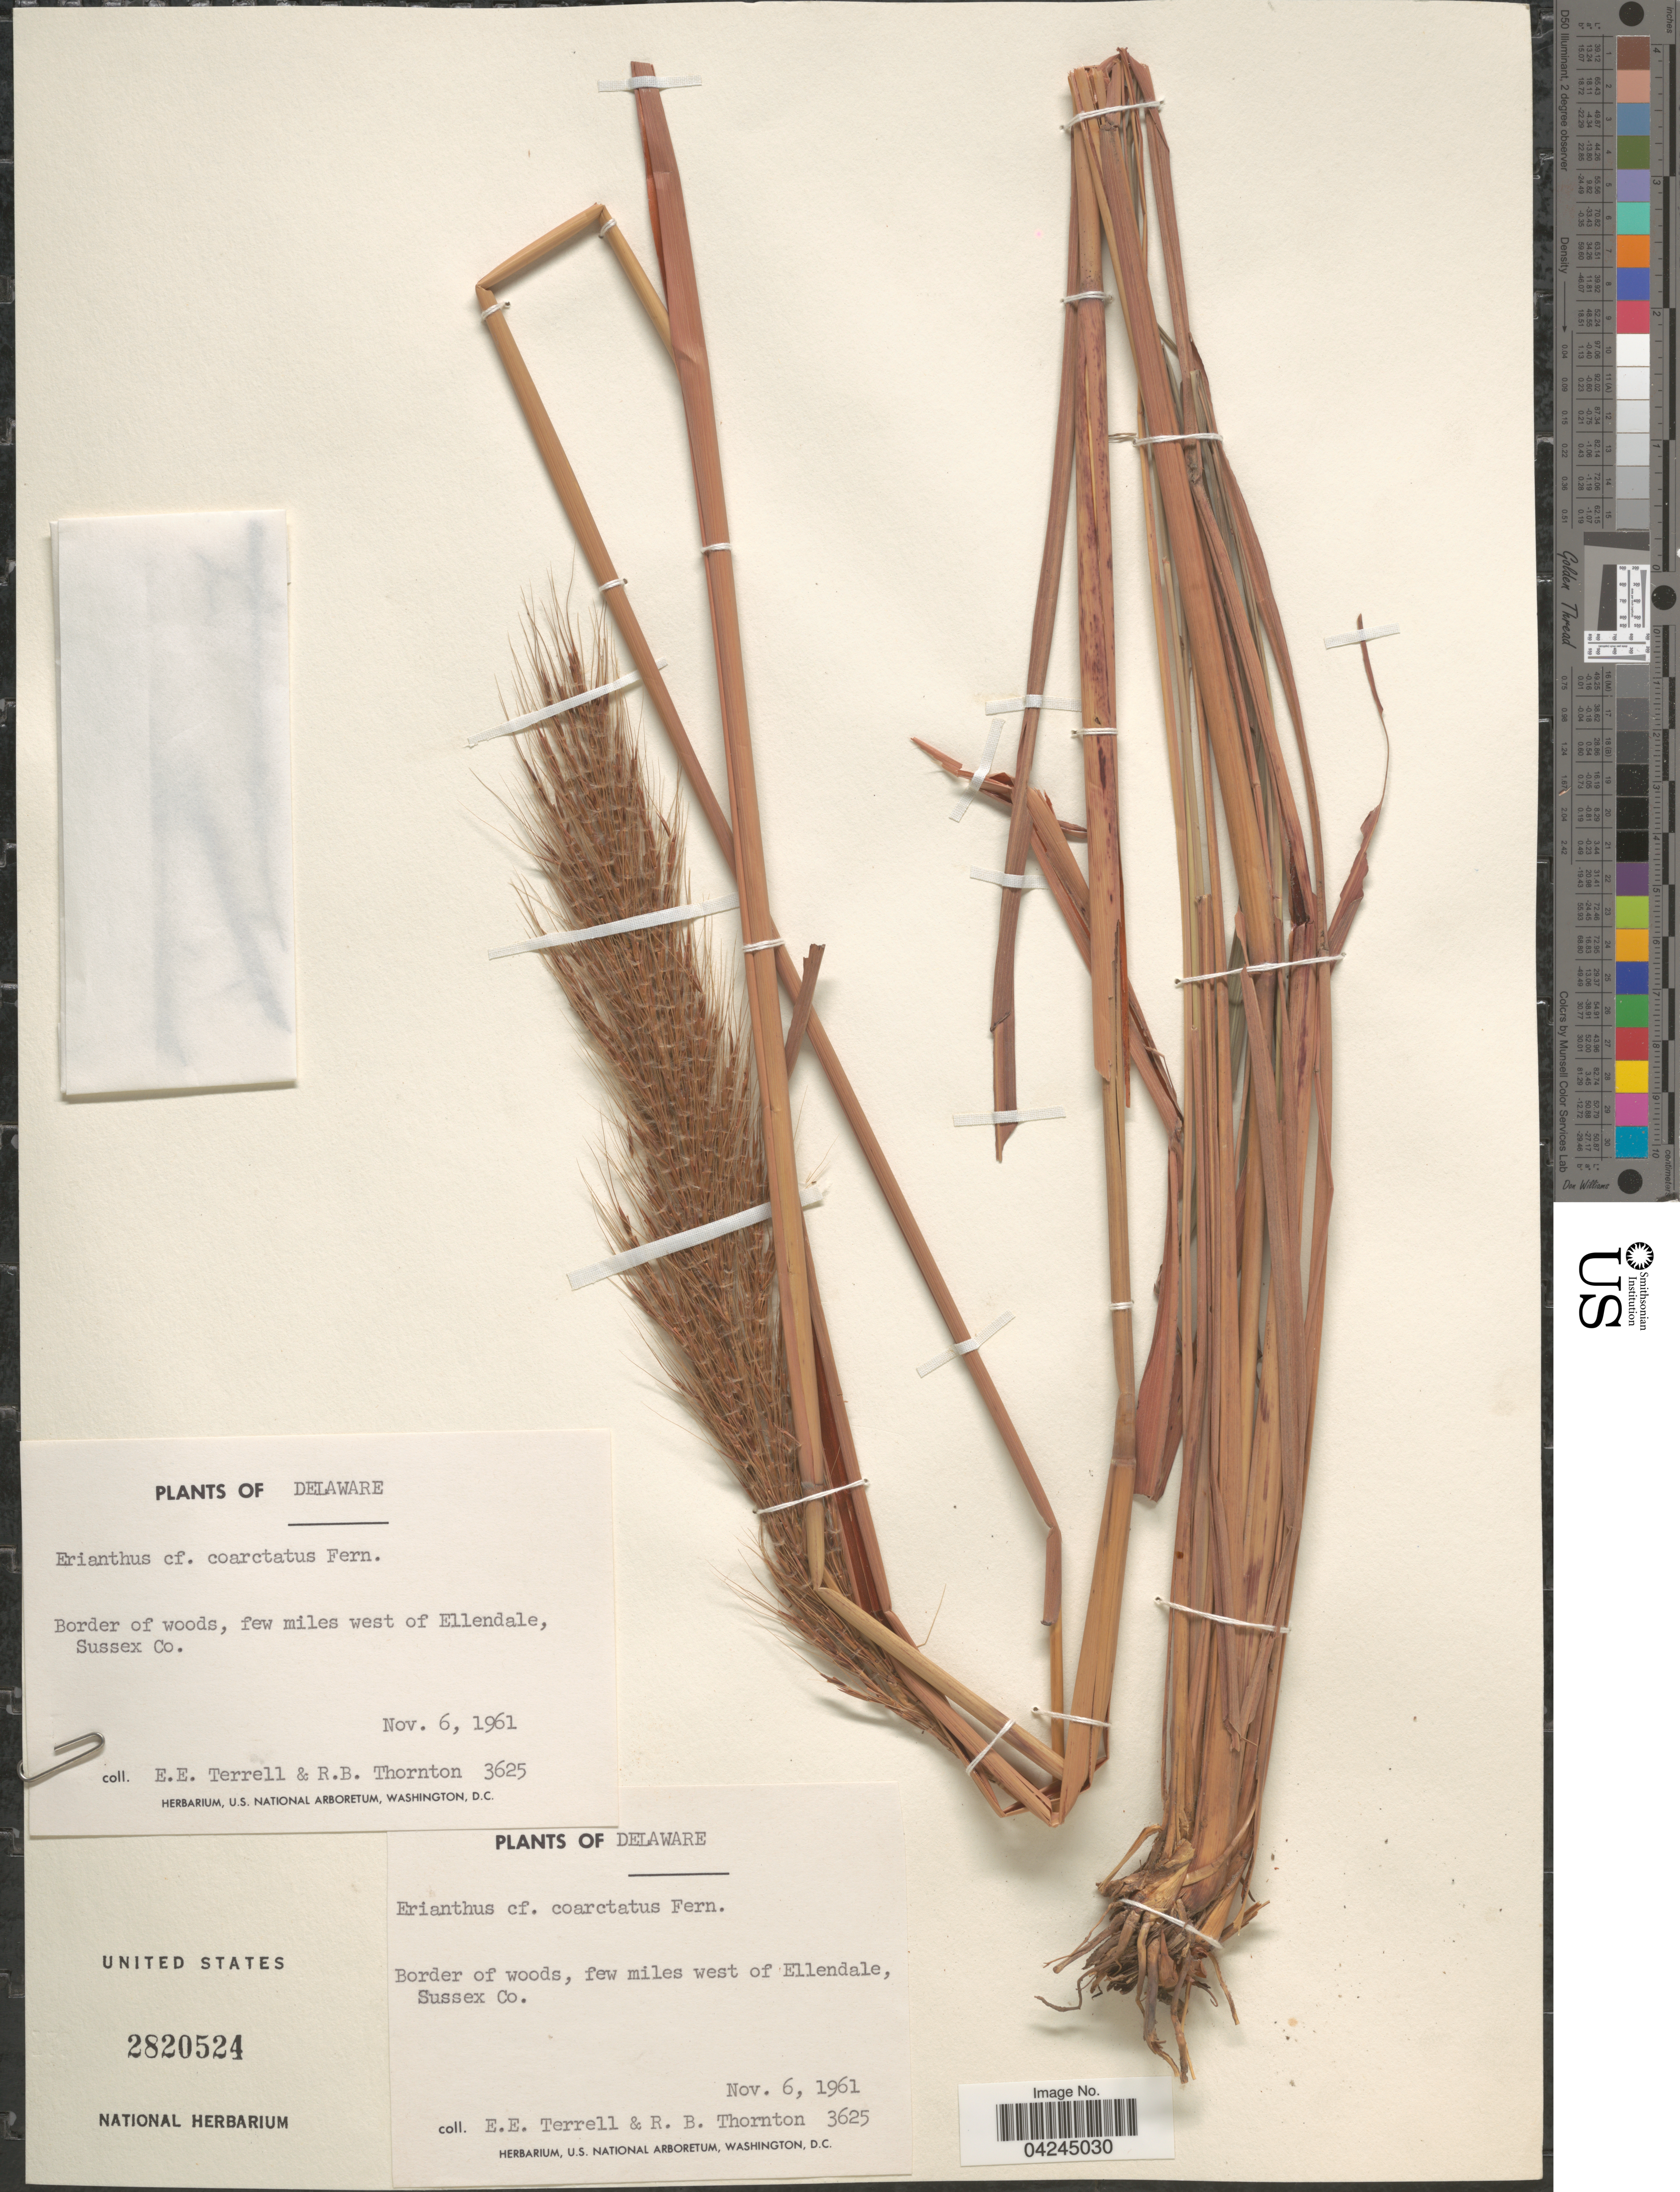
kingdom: Plantae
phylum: Tracheophyta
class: Liliopsida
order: Poales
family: Poaceae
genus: Erianthus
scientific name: Erianthus coarctatus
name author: Fernald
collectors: E. E. Terrell & R. Thornton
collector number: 3625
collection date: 1961-11-06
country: United States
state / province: Delaware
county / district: Sussex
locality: Border of woods, few miles west of Ellendale, Sussex Co.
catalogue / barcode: US 2820524